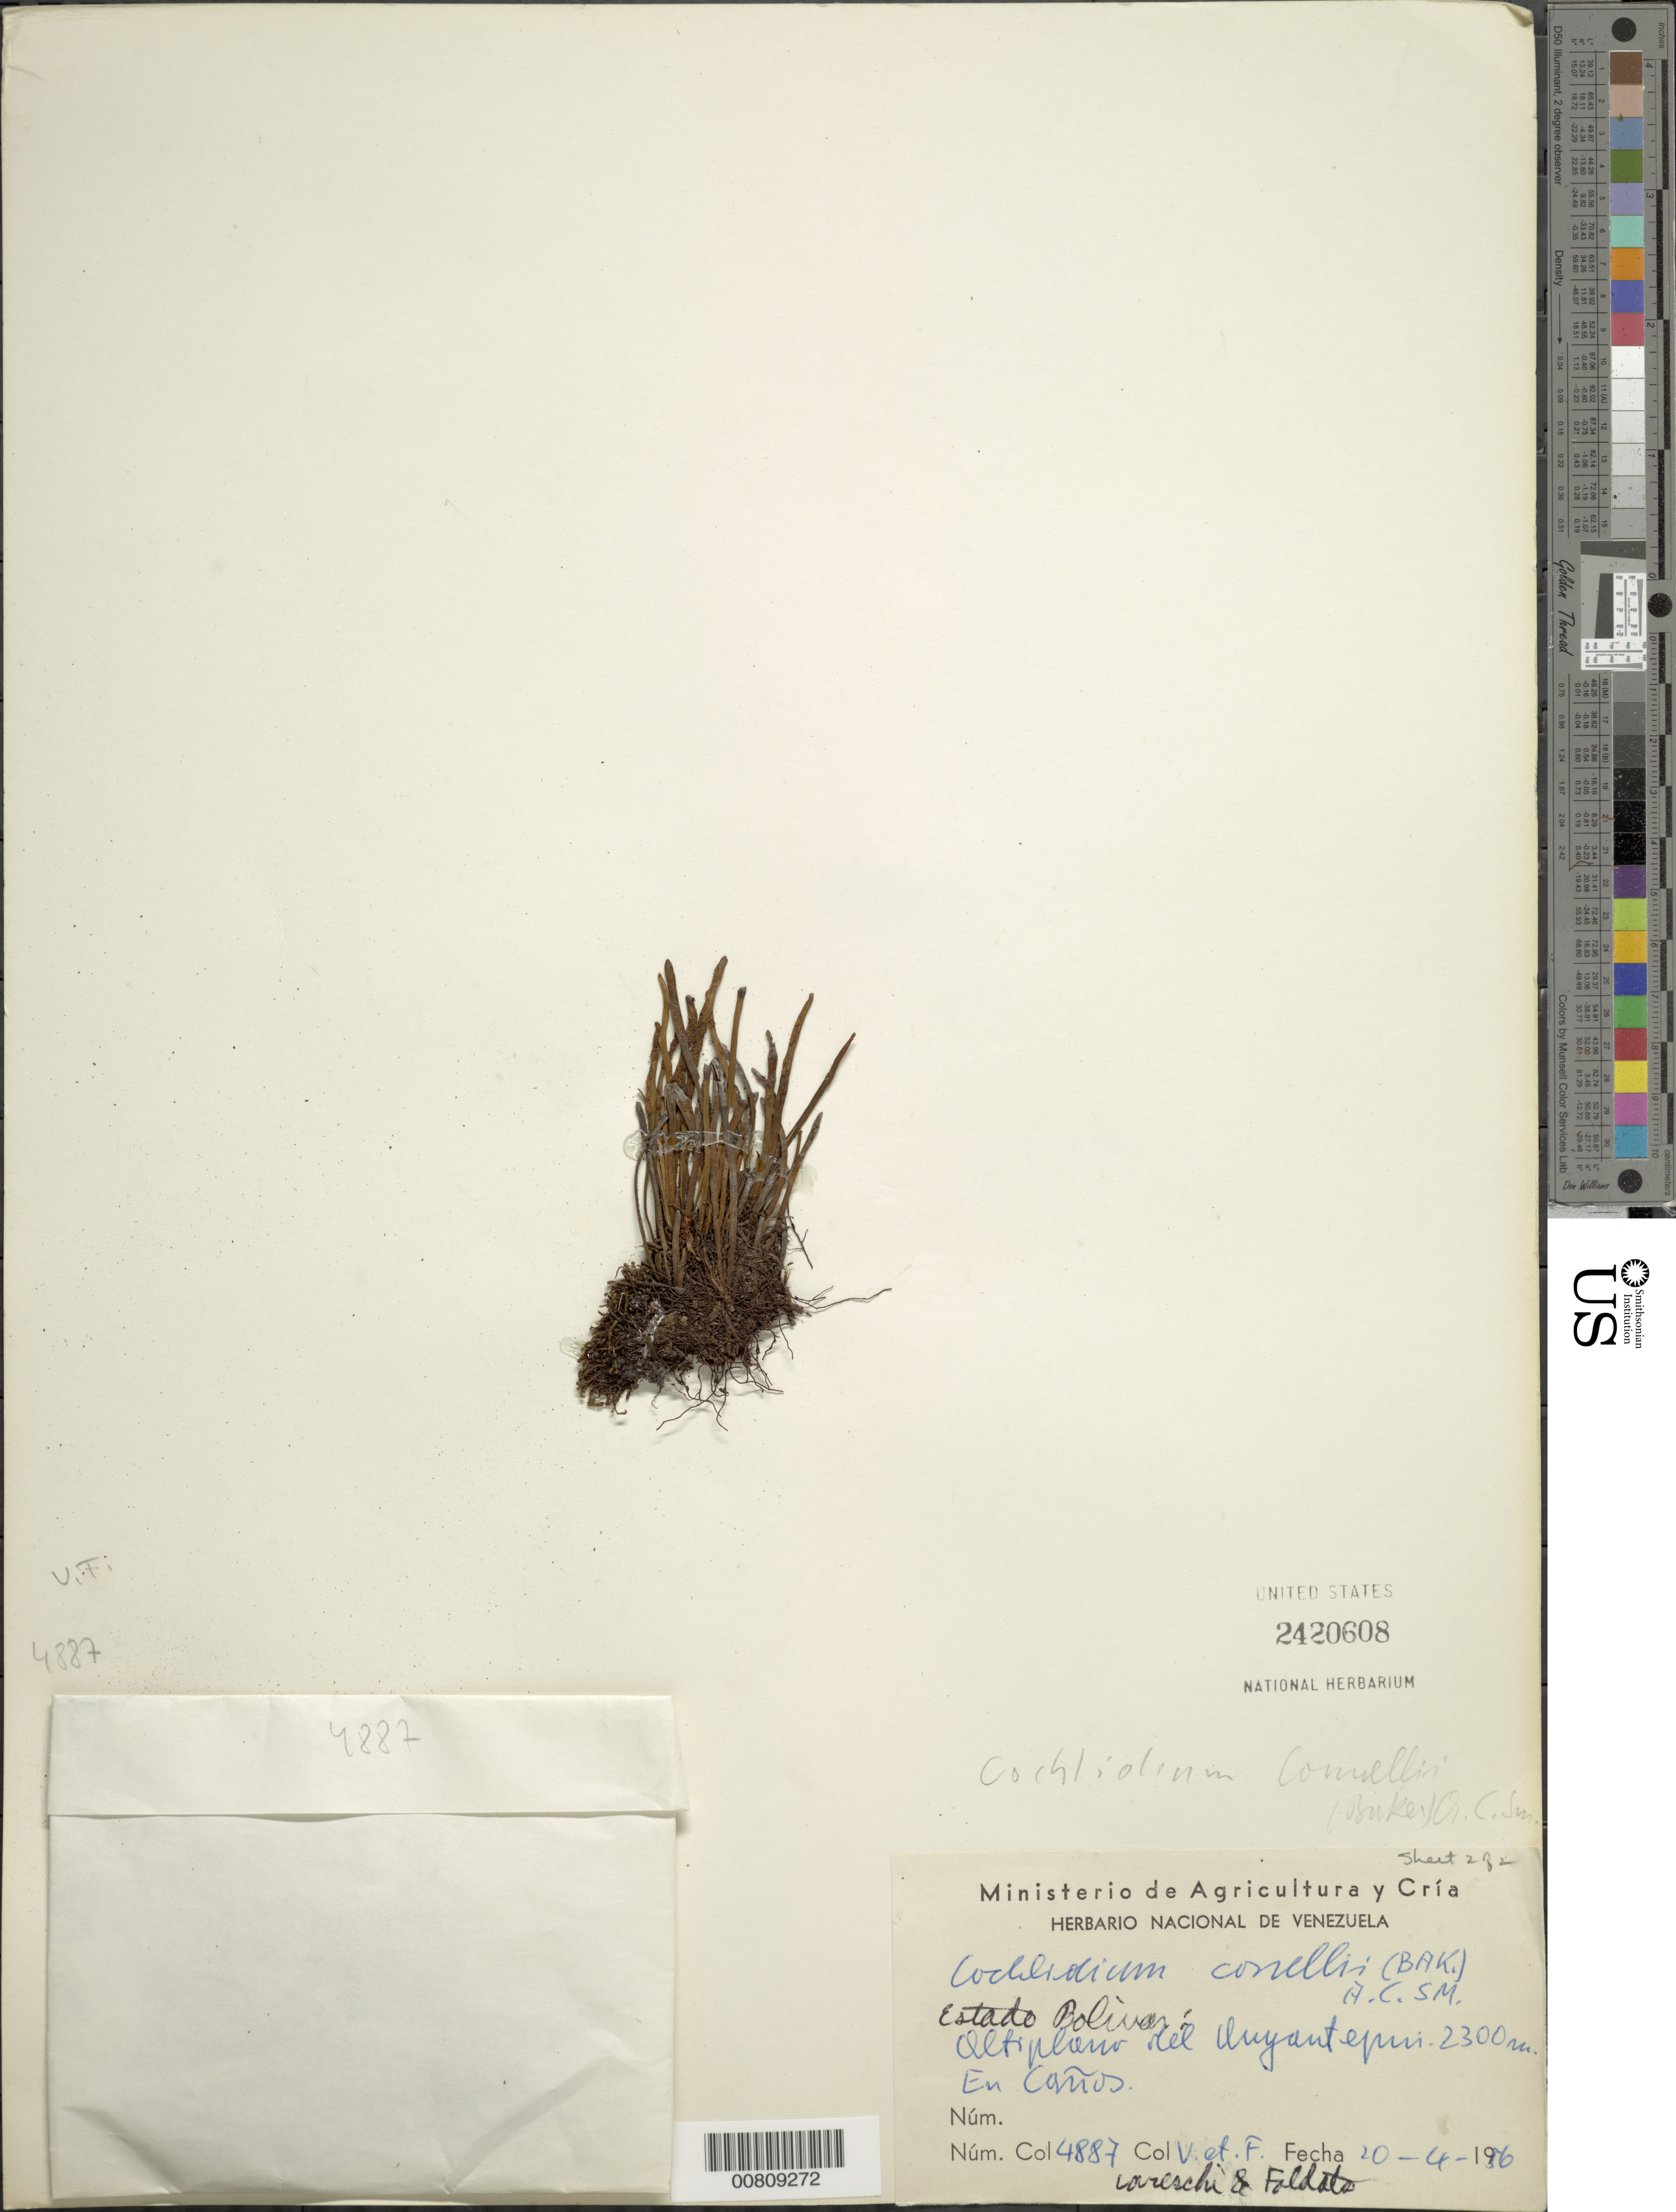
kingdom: Plantae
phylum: Tracheophyta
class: Polypodiopsida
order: Polypodiales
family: Polypodiaceae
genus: Cochlidium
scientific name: Cochlidium connellii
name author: (Baker) A.C. Sm.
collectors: V. Vareschi & Foldats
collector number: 4887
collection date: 1956-04-20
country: Venezuela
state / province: Bolivar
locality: Altiplano del Auyantepui, En Caños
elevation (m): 2300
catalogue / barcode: US 2420608